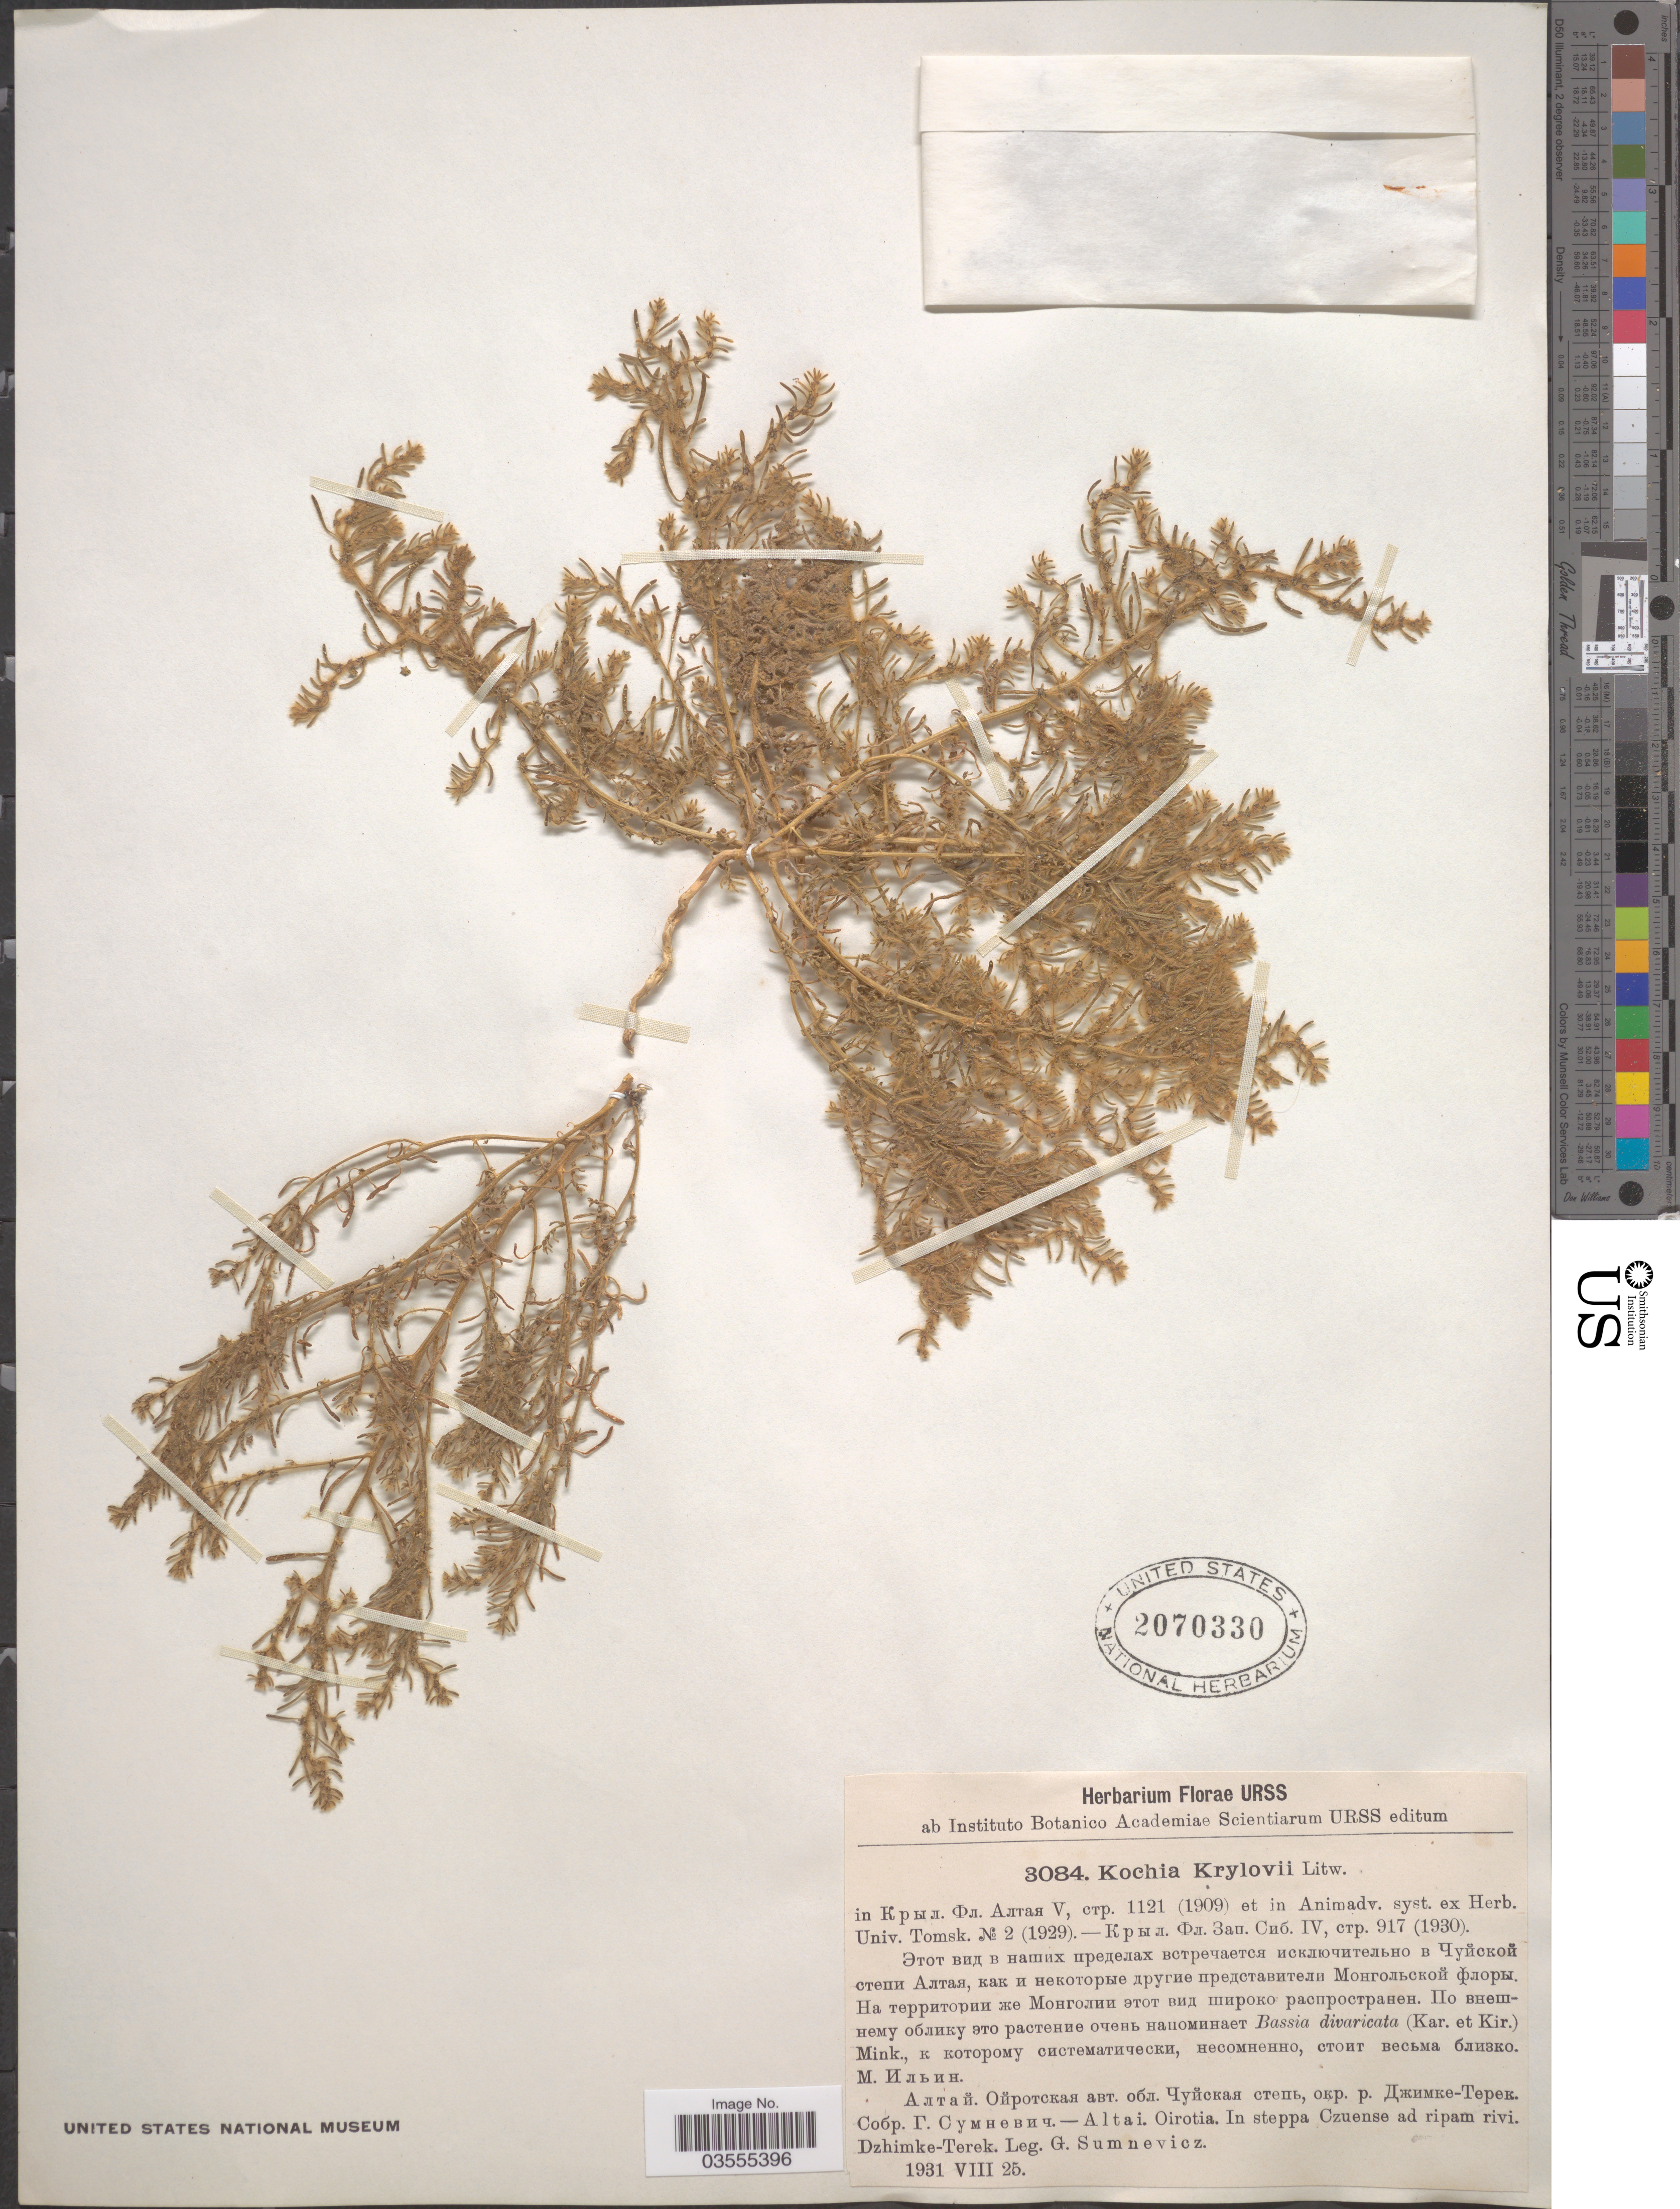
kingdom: Plantae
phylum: Tracheophyta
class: Magnoliopsida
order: Caryophyllales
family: Amaranthaceae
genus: Grubovia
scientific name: Grubovia krylowii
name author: (Litv.) Freitag & G. Kadereit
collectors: G. Sumnevicz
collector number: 3084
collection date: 1931-08-25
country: Russian Federation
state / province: Altai Republic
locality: Altai. Oirotia. In steppa Czuense ad ripam rivi. Dzhimke-Terek.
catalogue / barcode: US 2070330